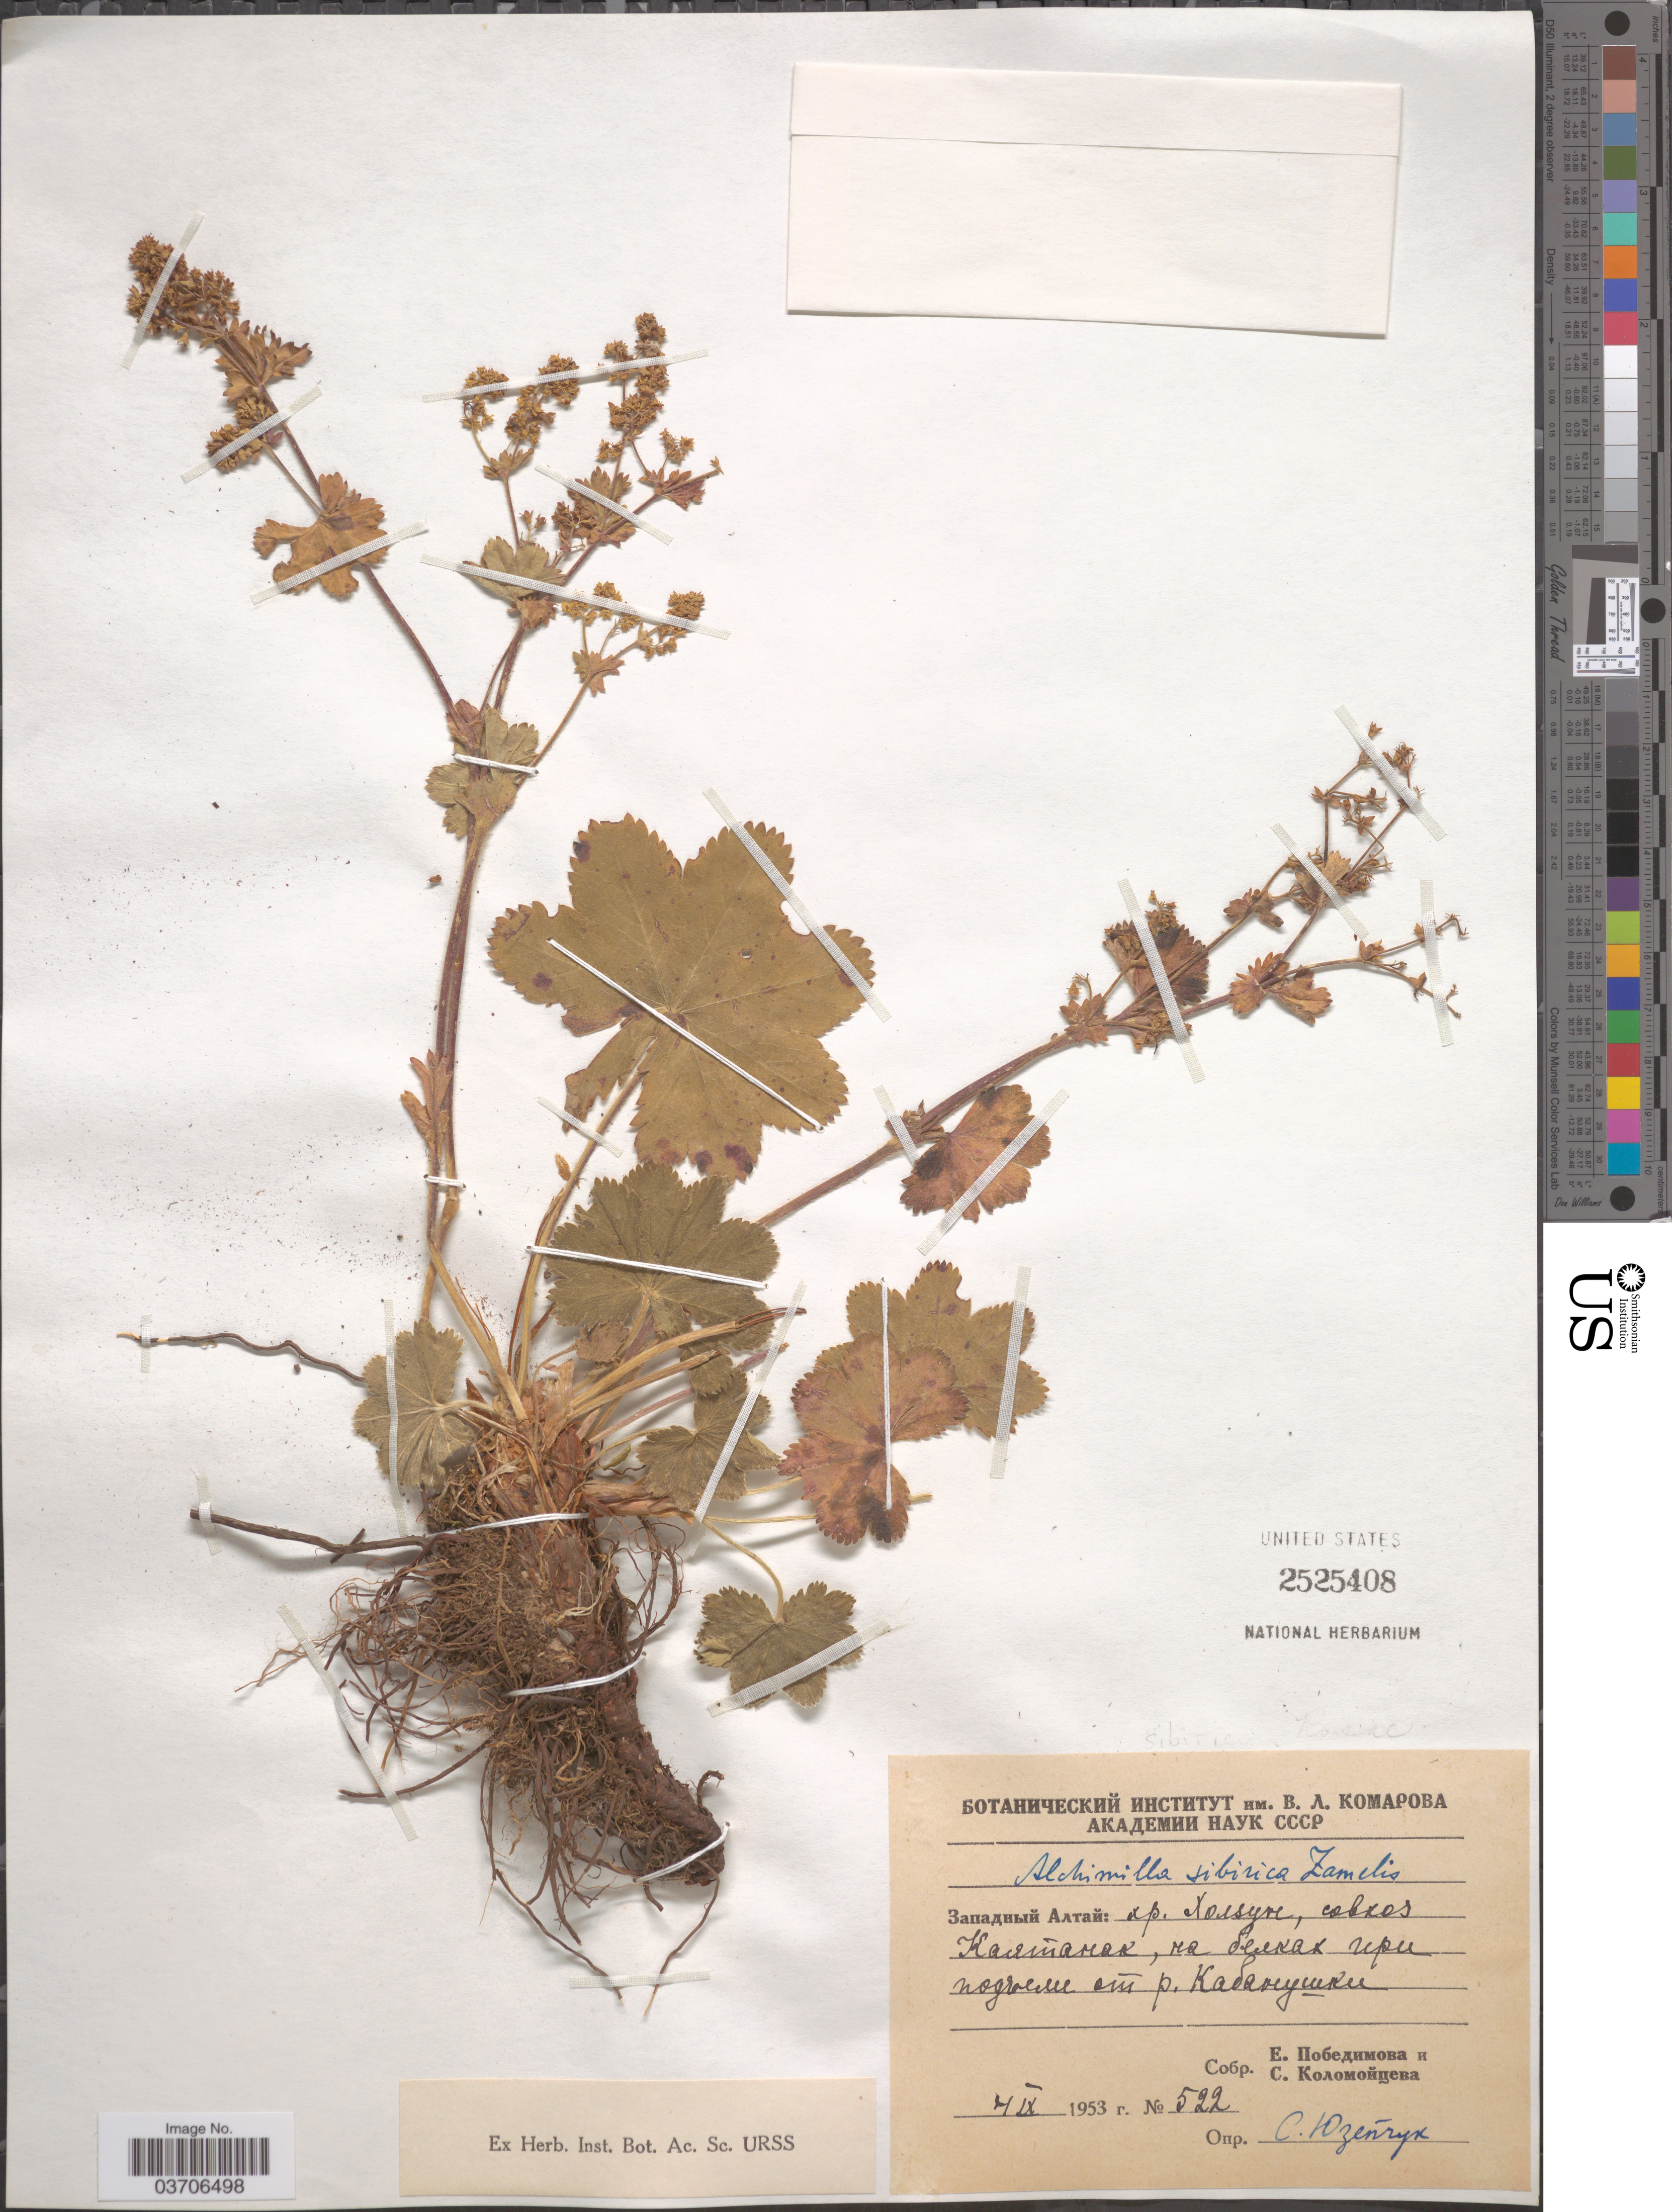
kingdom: Plantae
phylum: Tracheophyta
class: Magnoliopsida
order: Rosales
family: Rosaceae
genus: Alchemilla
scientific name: Alchemilla sibirica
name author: Zämelis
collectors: X & S. Kolomoitseva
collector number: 522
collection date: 1953-09-04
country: Russian Federation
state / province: Altai Republic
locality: Kaytanak, river Kabanushka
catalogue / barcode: US 2525408